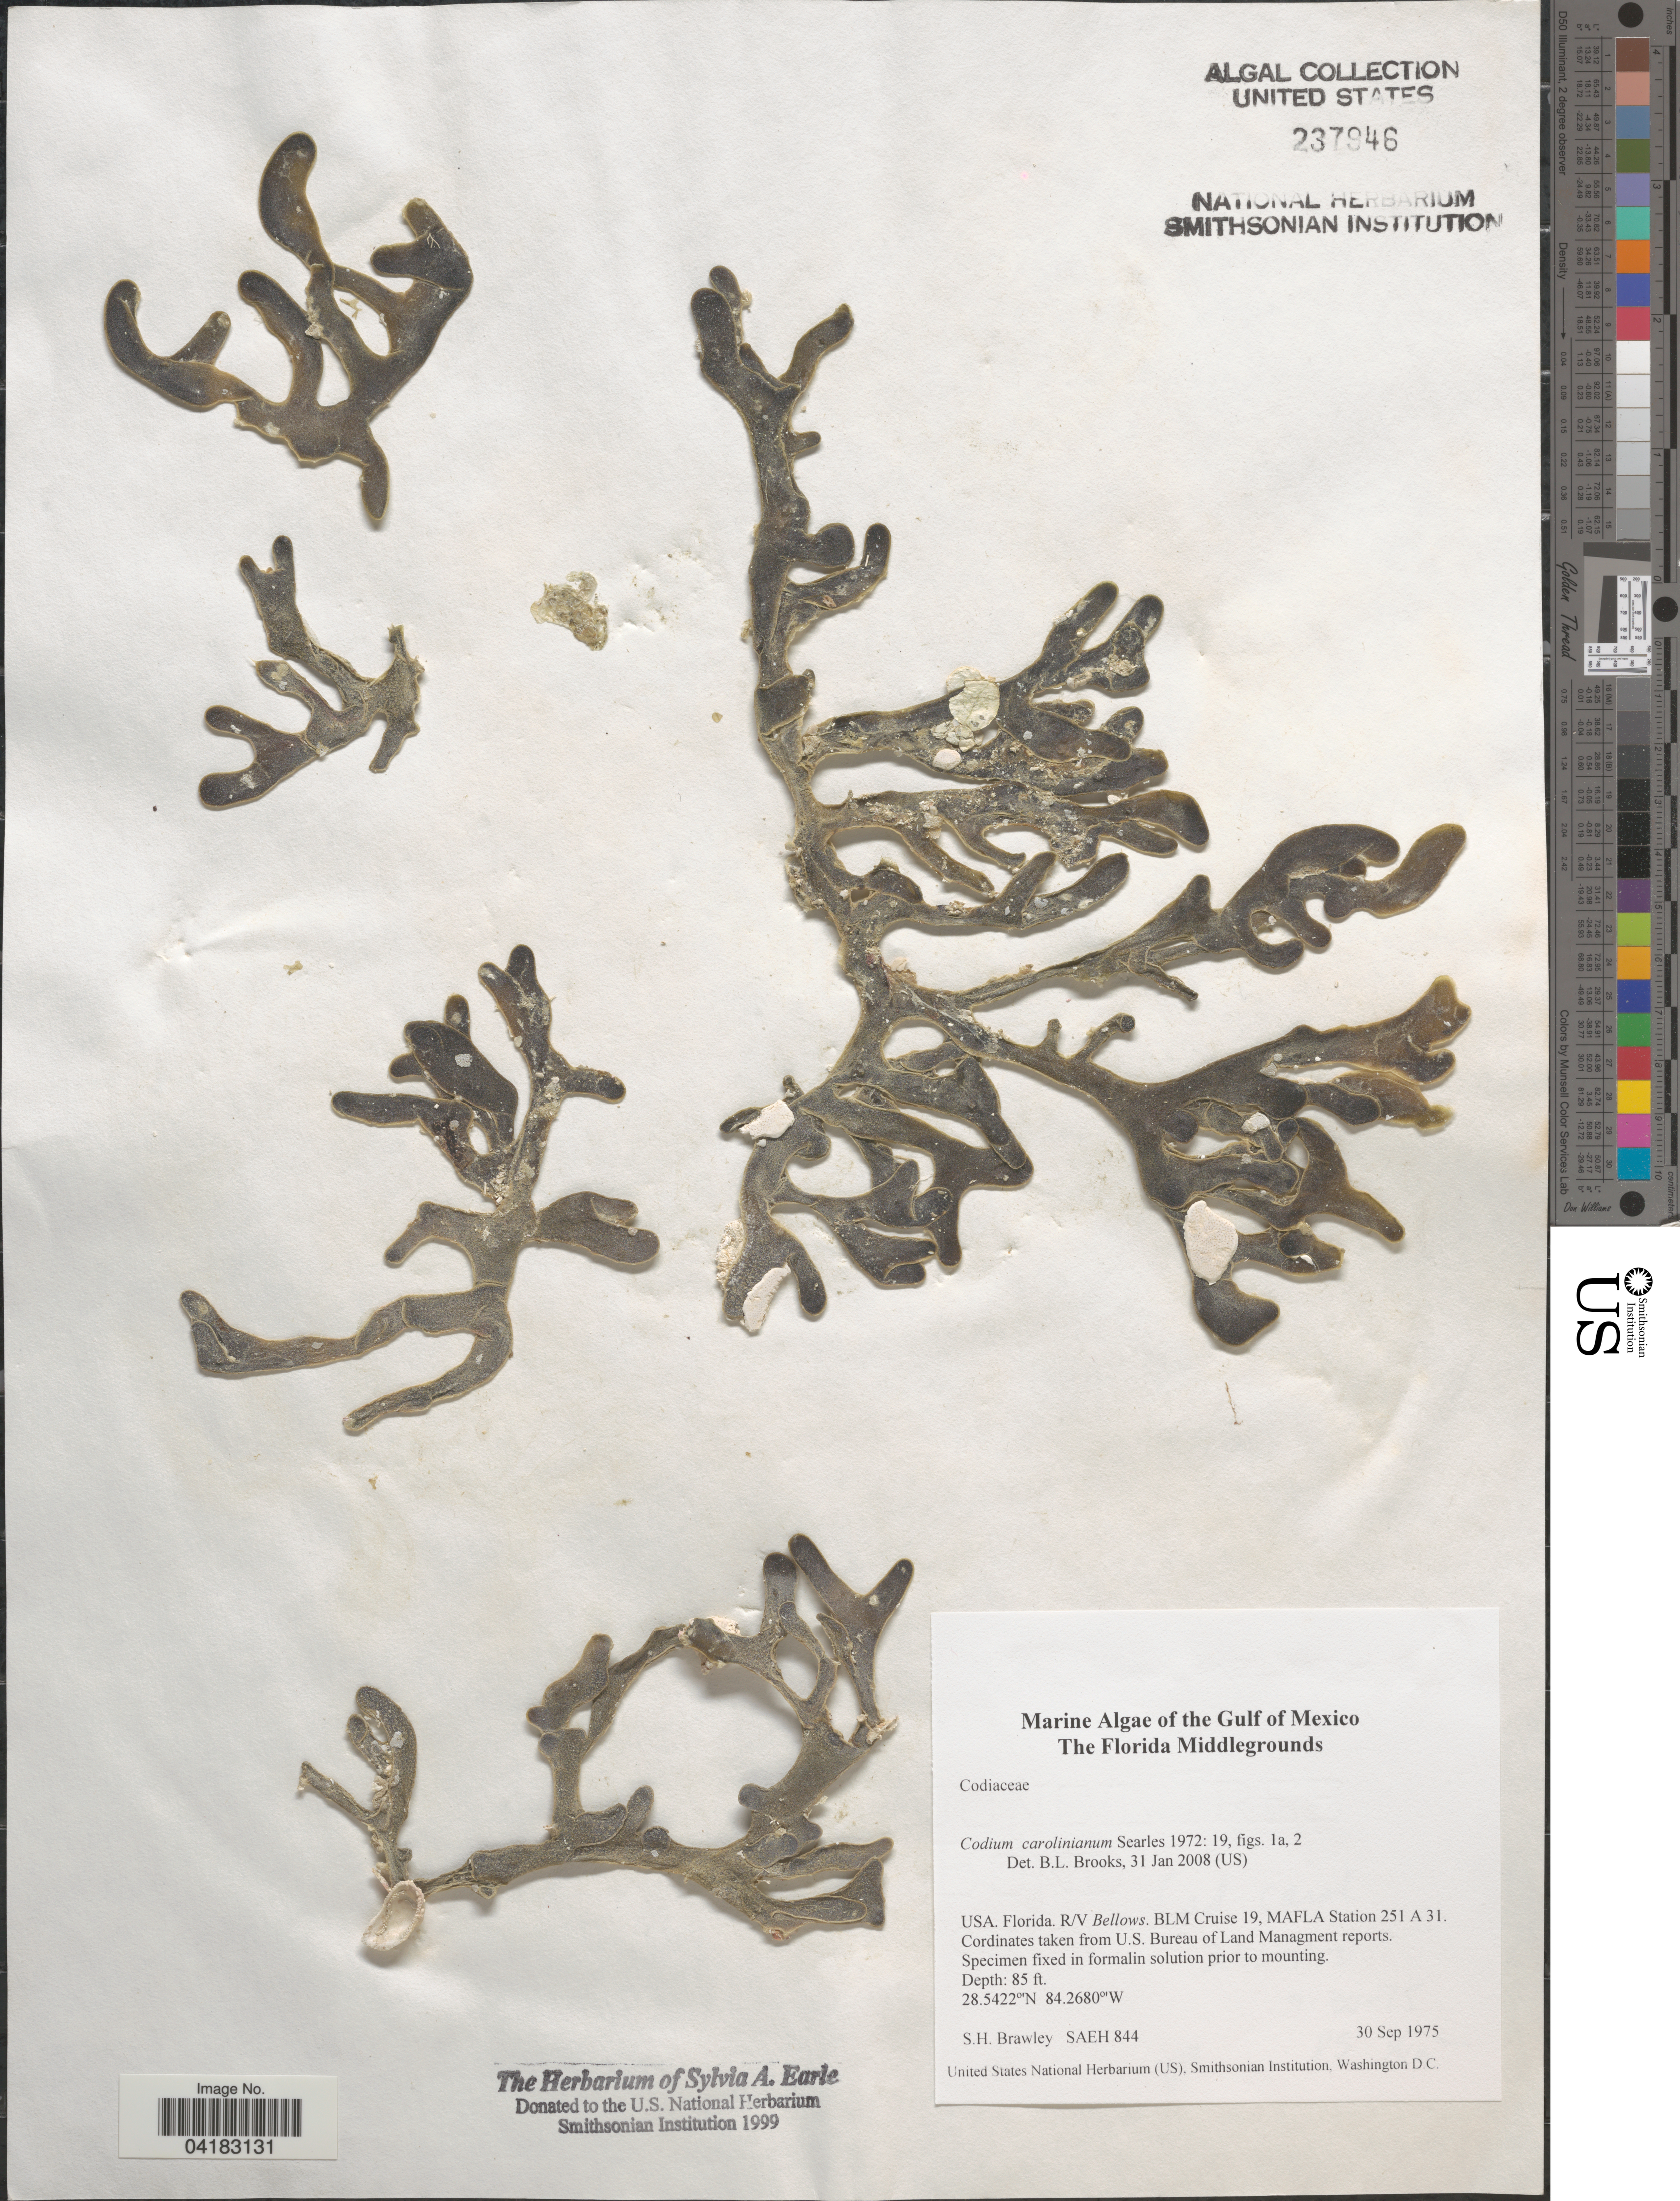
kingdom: Plantae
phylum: Chlorophyta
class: Ulvophyceae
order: Bryopsidales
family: Codiaceae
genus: Codium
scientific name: Codium carolinianum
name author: Searles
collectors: S. Brawley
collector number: SAEH844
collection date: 1975-09-30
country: United States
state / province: Florida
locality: Gulf of Mexico. The Florida Middlegrounds. R/V Bellows, BLM Cruise 19, MAFLA Station 251 A 31.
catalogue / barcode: US 237946